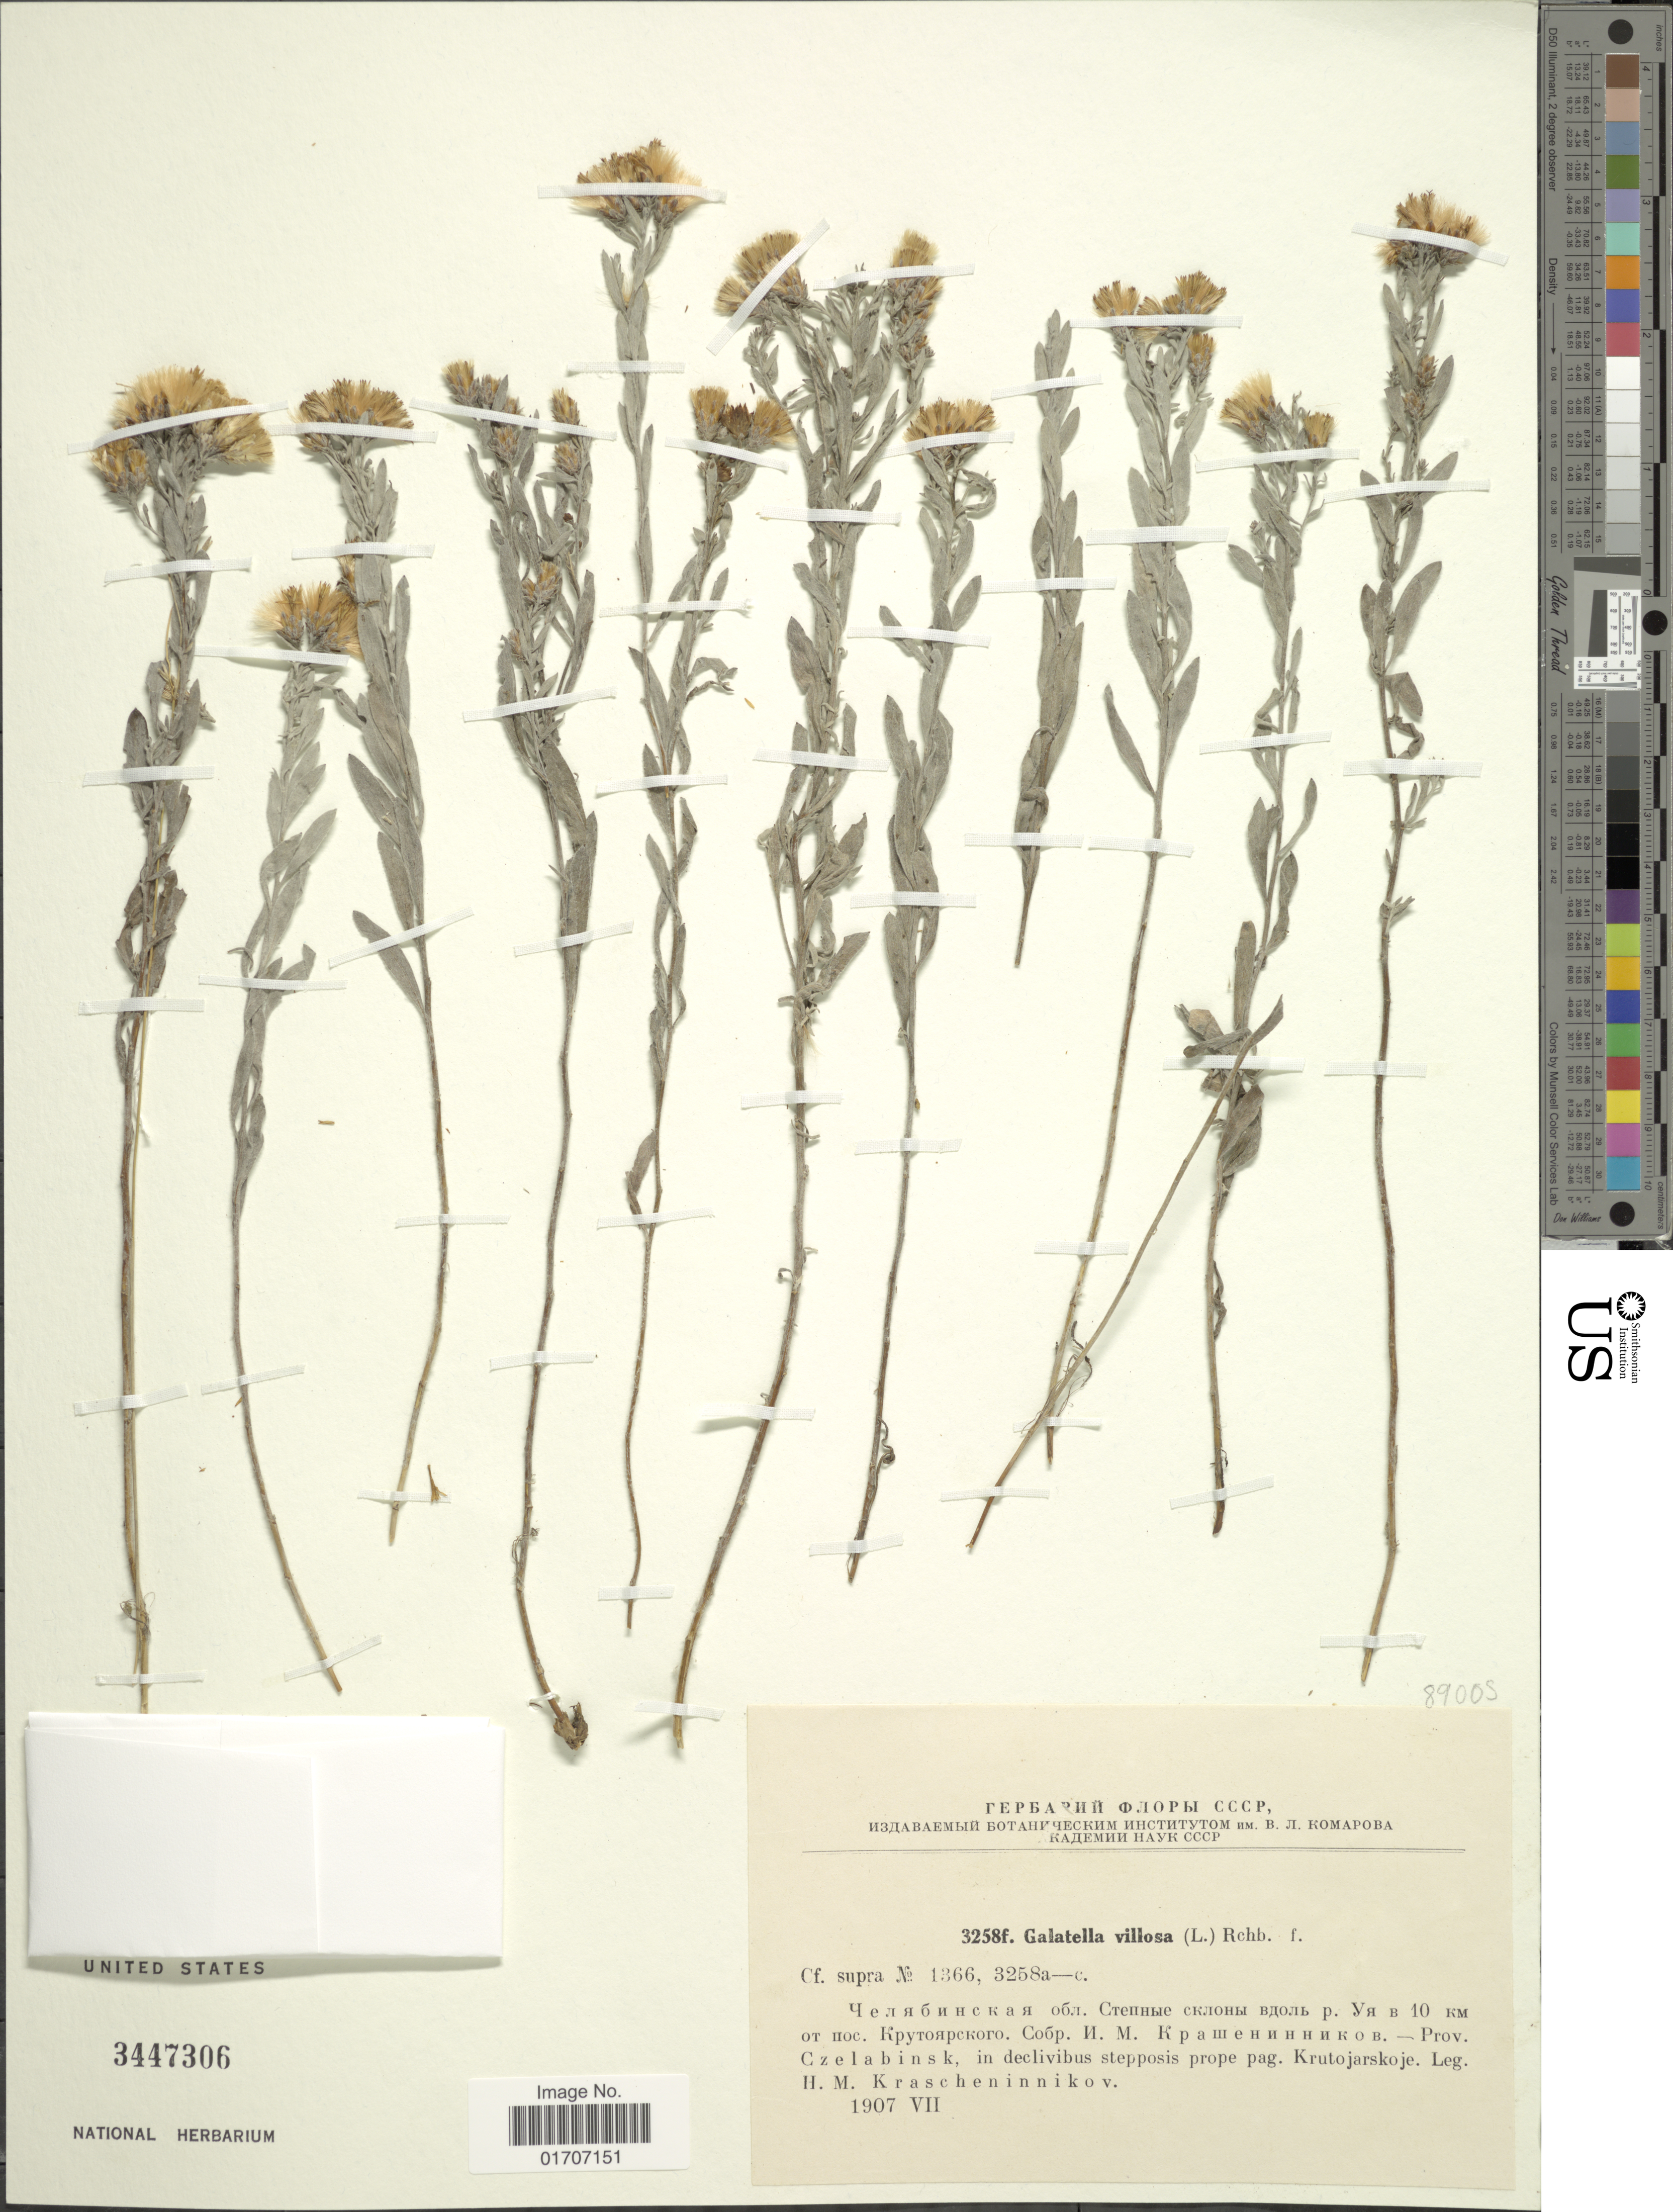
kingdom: Plantae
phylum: Tracheophyta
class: Magnoliopsida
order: Asterales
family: Asteraceae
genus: Galatella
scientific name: Galatella villosa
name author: (L.) Rchb. f.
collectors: H. Krascheninnikov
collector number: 3258f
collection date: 1907-07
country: Russian Federation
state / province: Chelyabinsk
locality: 10 km from Krutiharskoje, along river Uy, in declivibus stepposis prope pag, Krutiharskoje,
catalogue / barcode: US 3447306